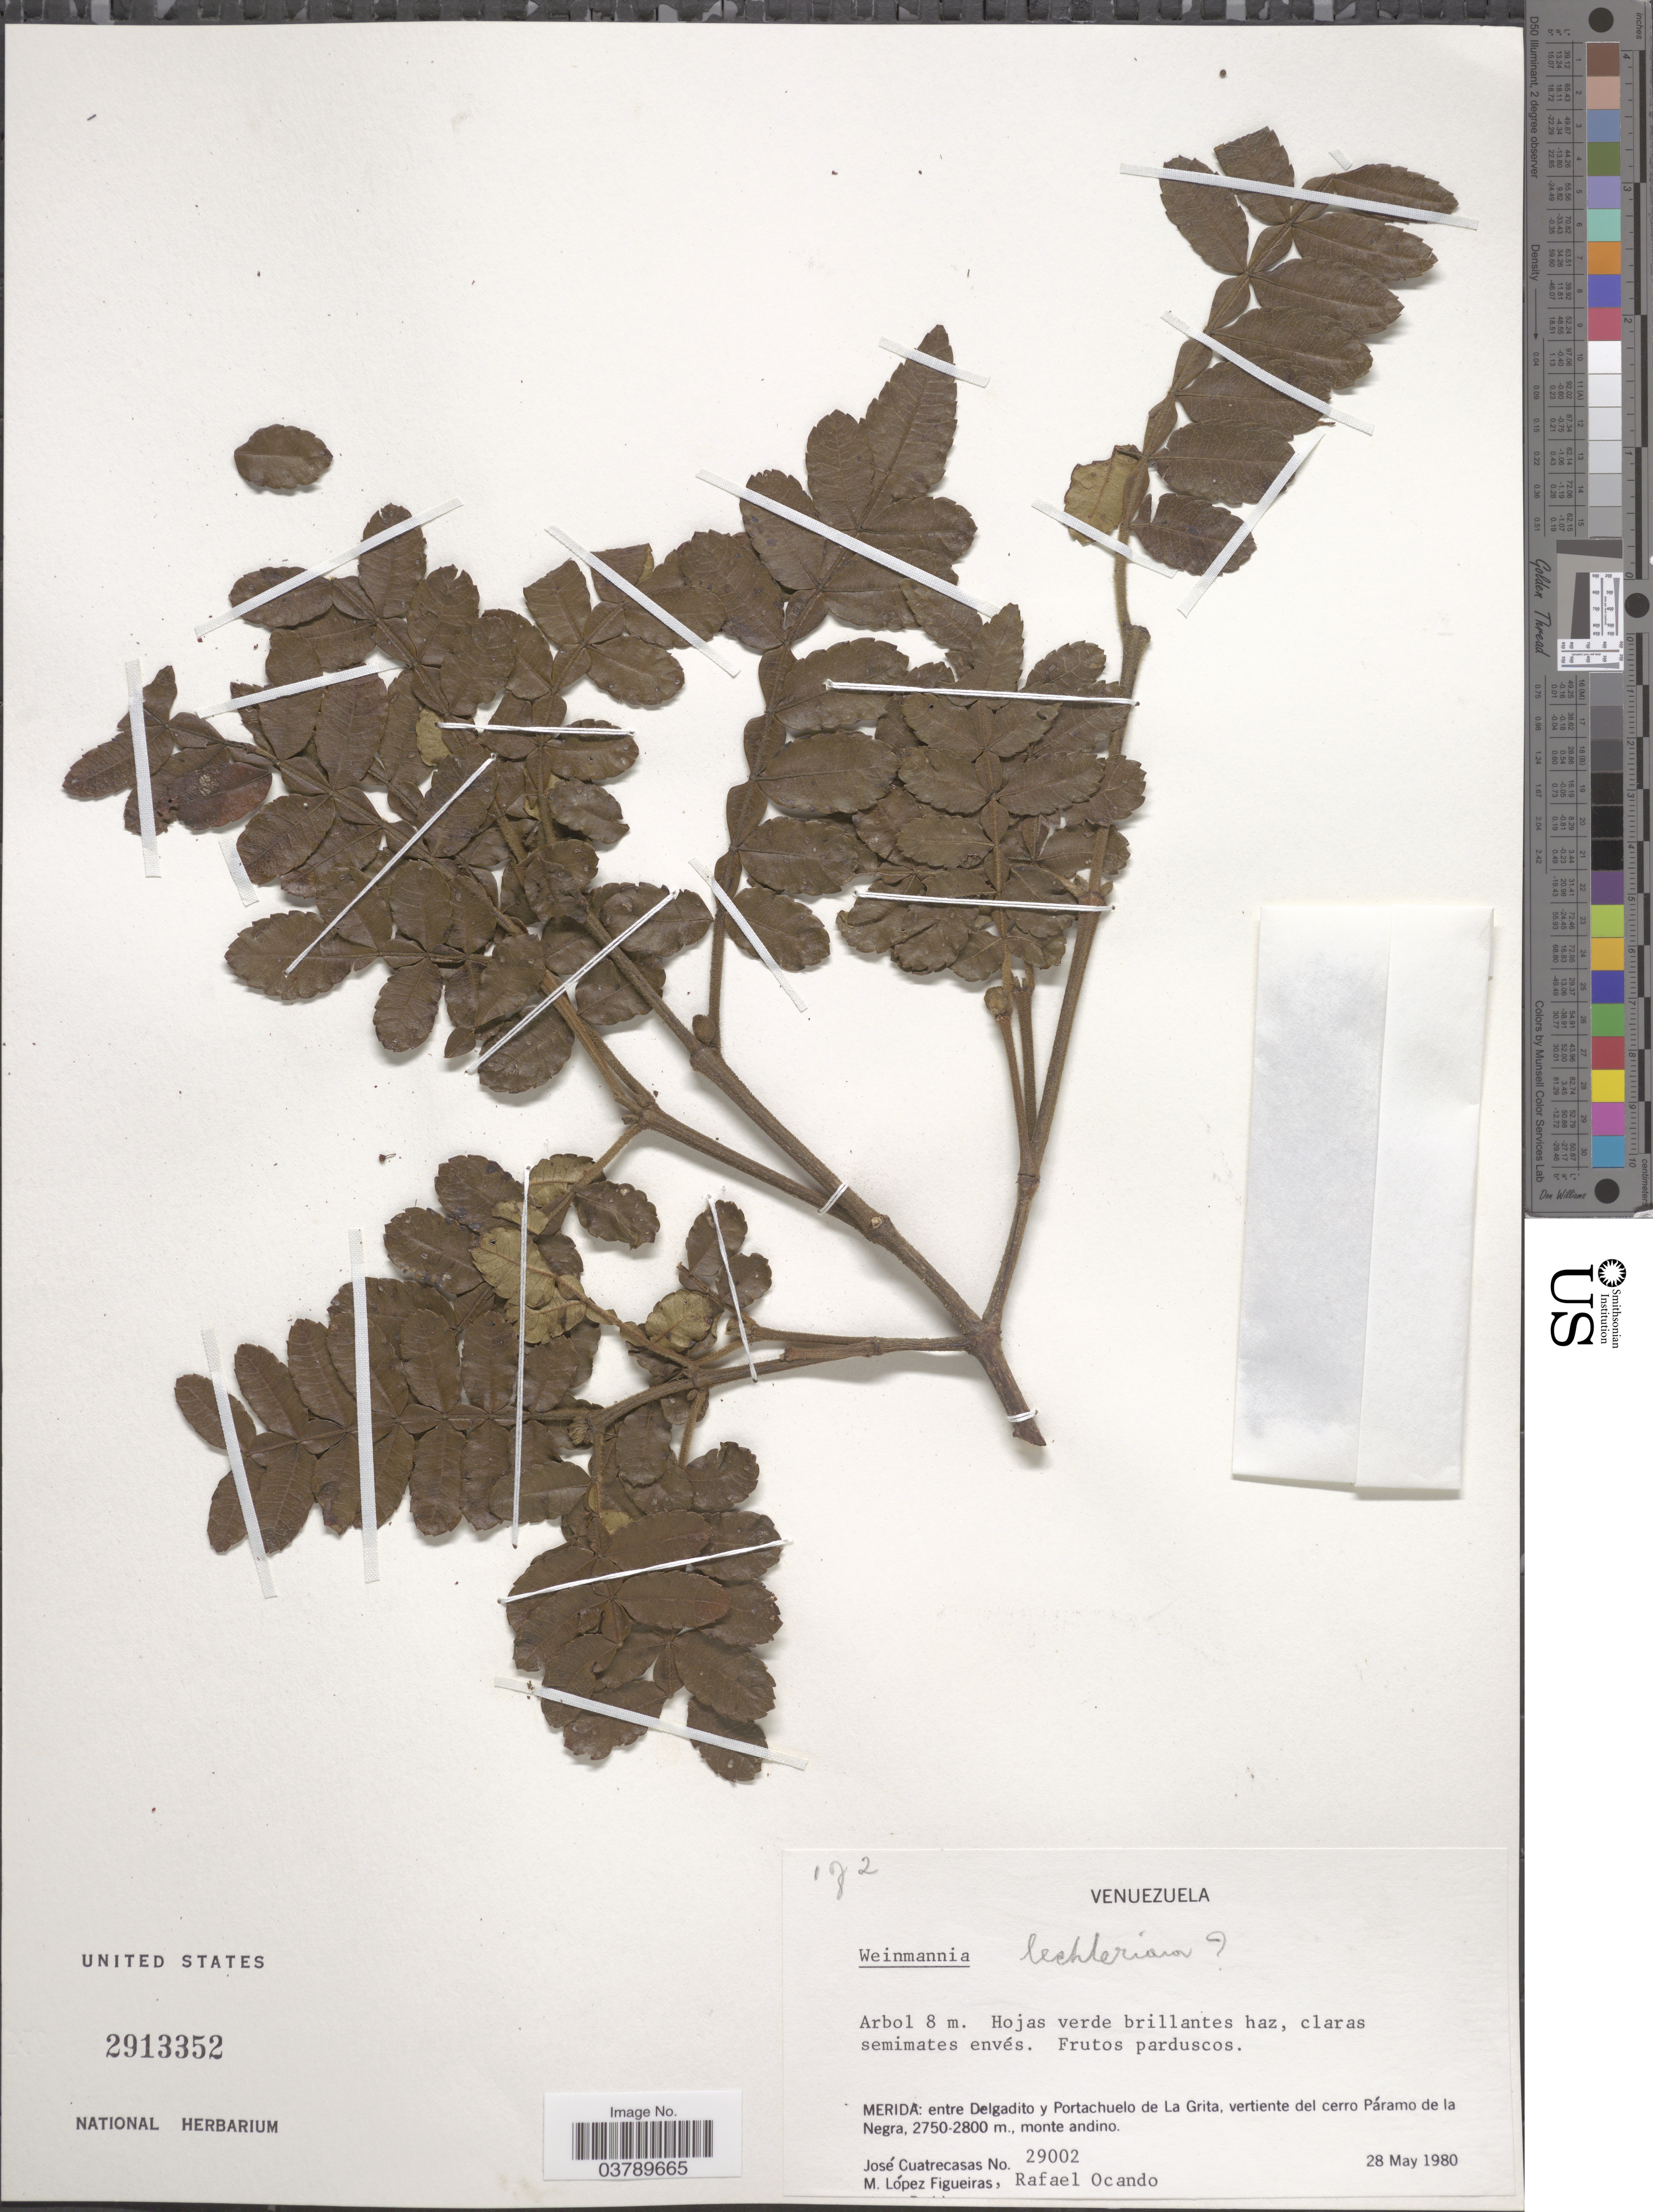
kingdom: Plantae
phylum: Tracheophyta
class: Magnoliopsida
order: Oxalidales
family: Cunoniaceae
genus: Weinmannia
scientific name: Weinmannia lechleriana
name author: Engl.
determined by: Niño, S. M., (PORT), BioCentro-UNELLEZ (VENEZUELA)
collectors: J. Cuatrecasas, M. López Figueiras & R. Ocando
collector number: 29002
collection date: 1980-05-28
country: Venezuela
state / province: Merida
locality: Entre Delgadito y Portachuelo de La Grita, vertiente del cerro Páramo de la Negra.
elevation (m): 2750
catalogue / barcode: US 2913352